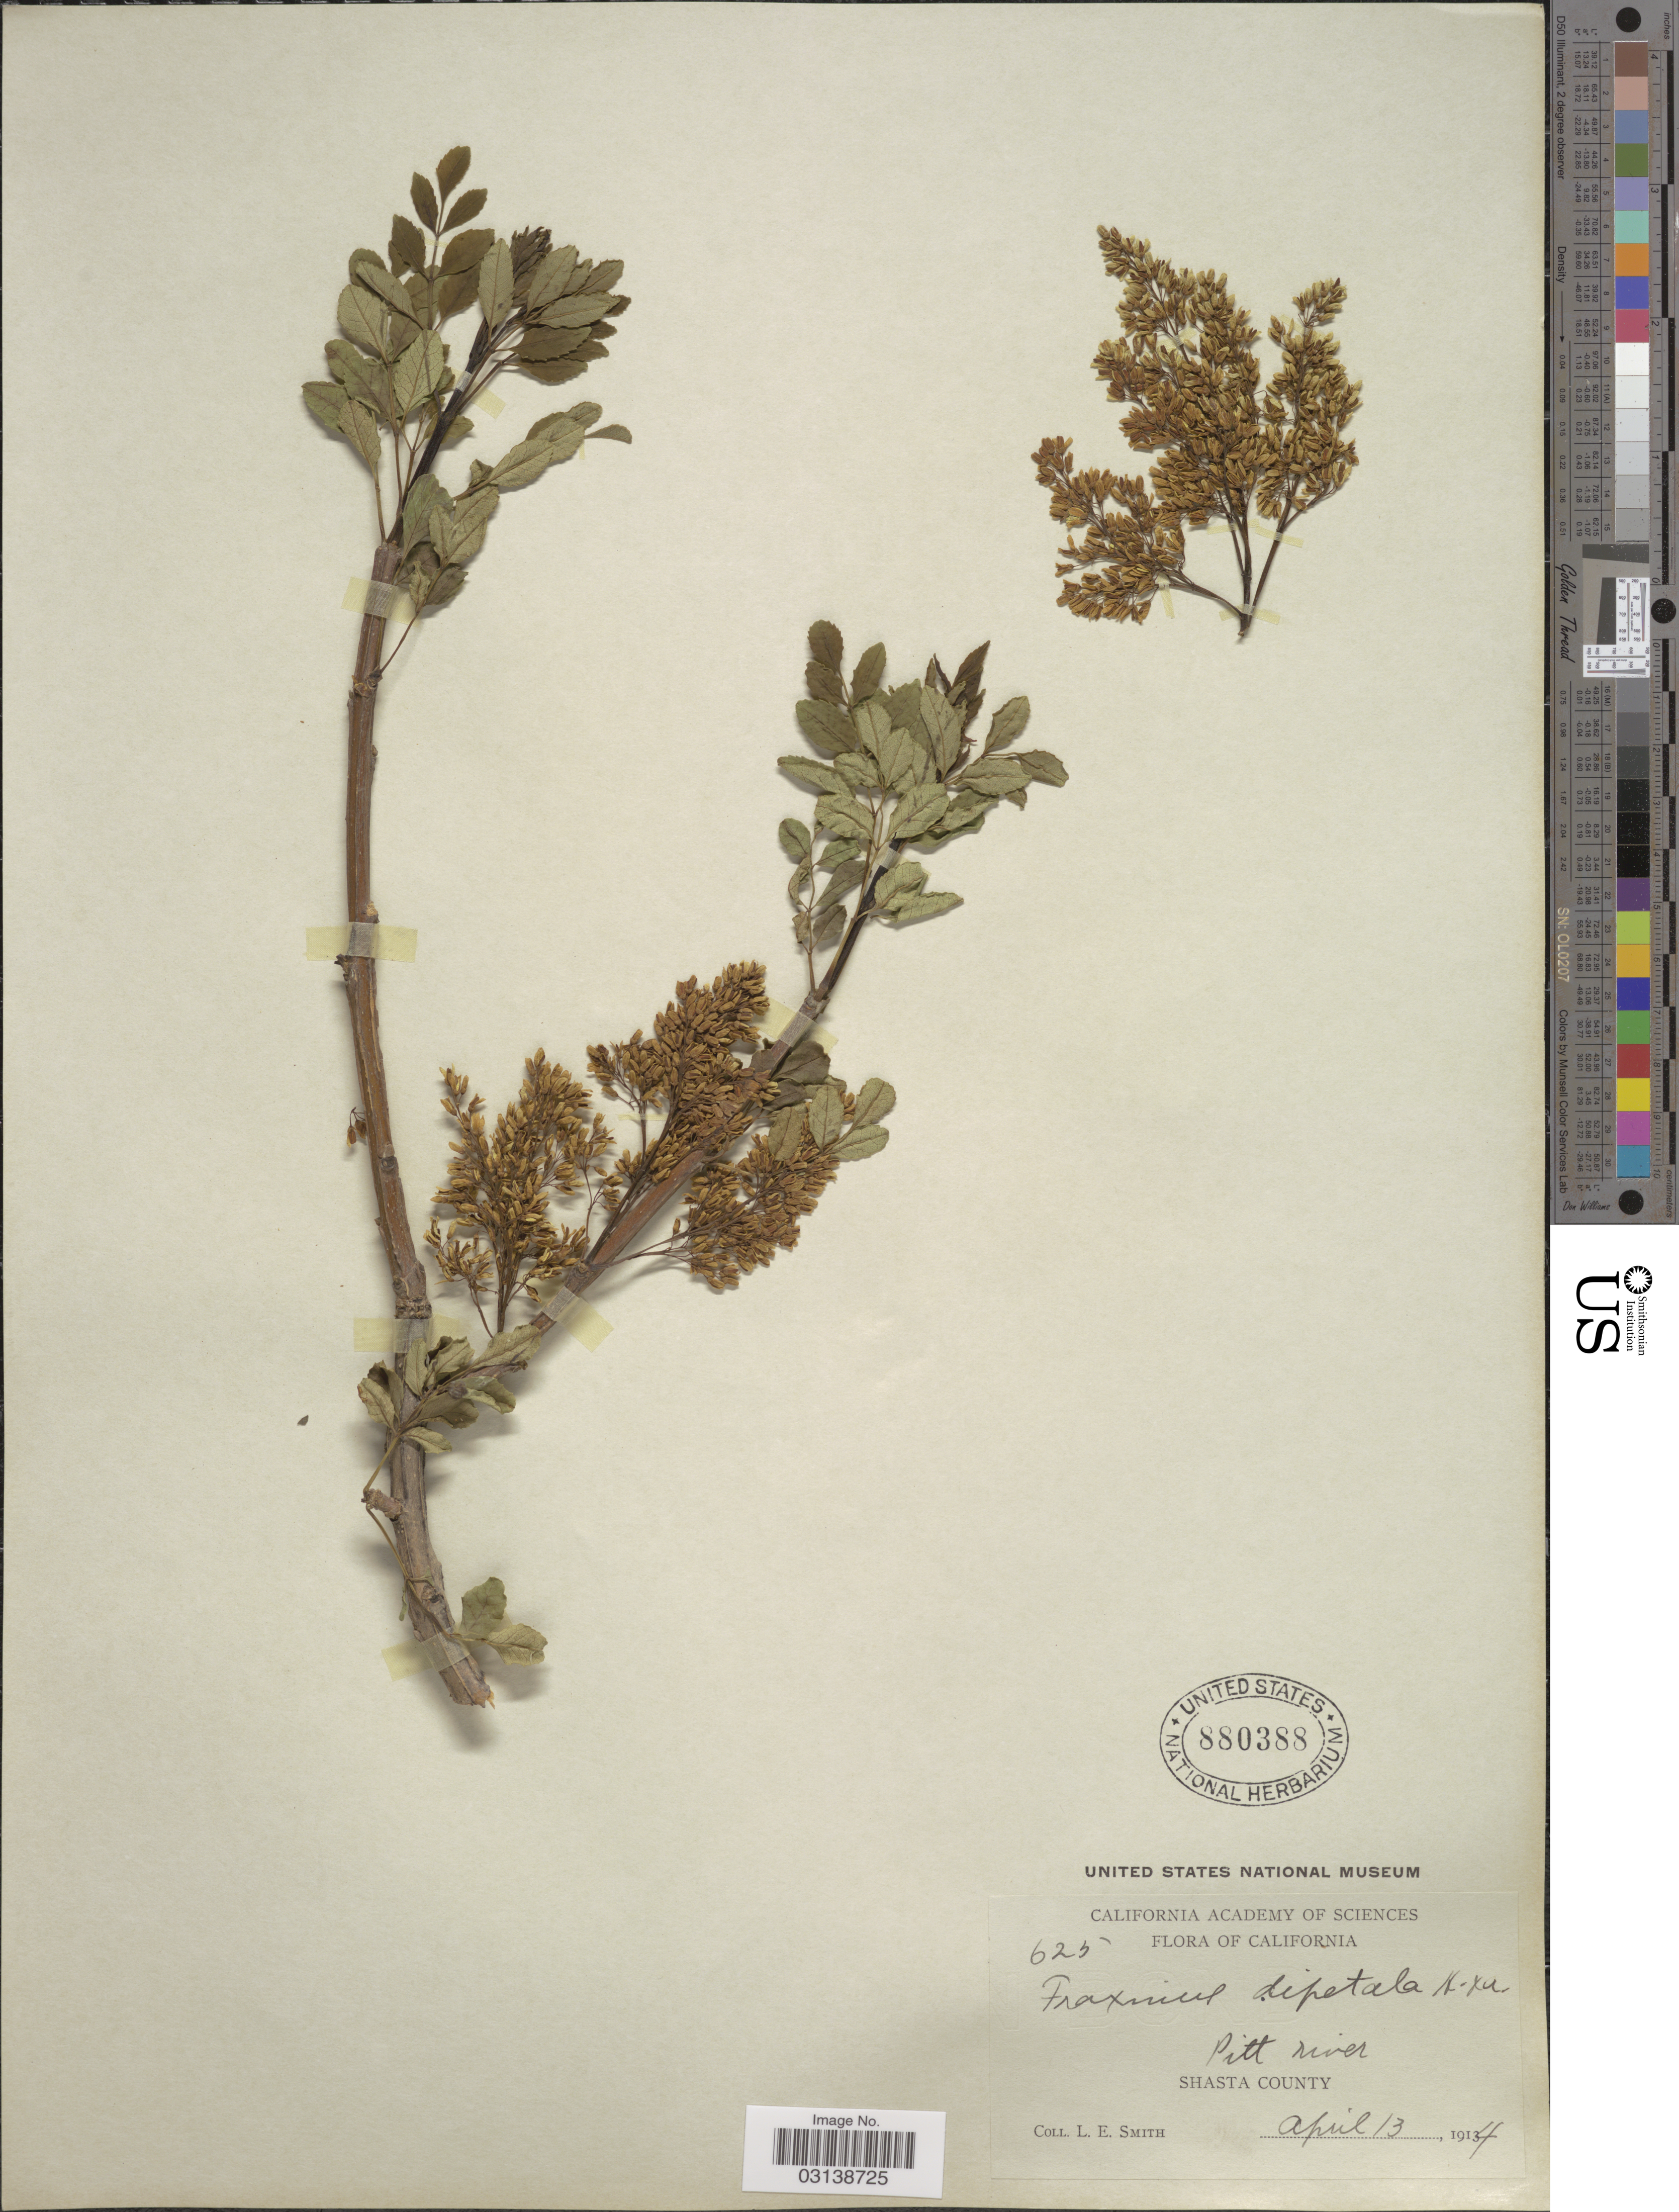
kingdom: Plantae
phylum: Tracheophyta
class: Magnoliopsida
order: Lamiales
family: Oleaceae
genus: Fraxinus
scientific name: Fraxinus dipetala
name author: Hook. & Arn.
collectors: L. E. Smith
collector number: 625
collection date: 1914-04-13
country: United States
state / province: California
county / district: Shasta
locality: Pitt river. Shasta County.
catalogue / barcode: US 880388